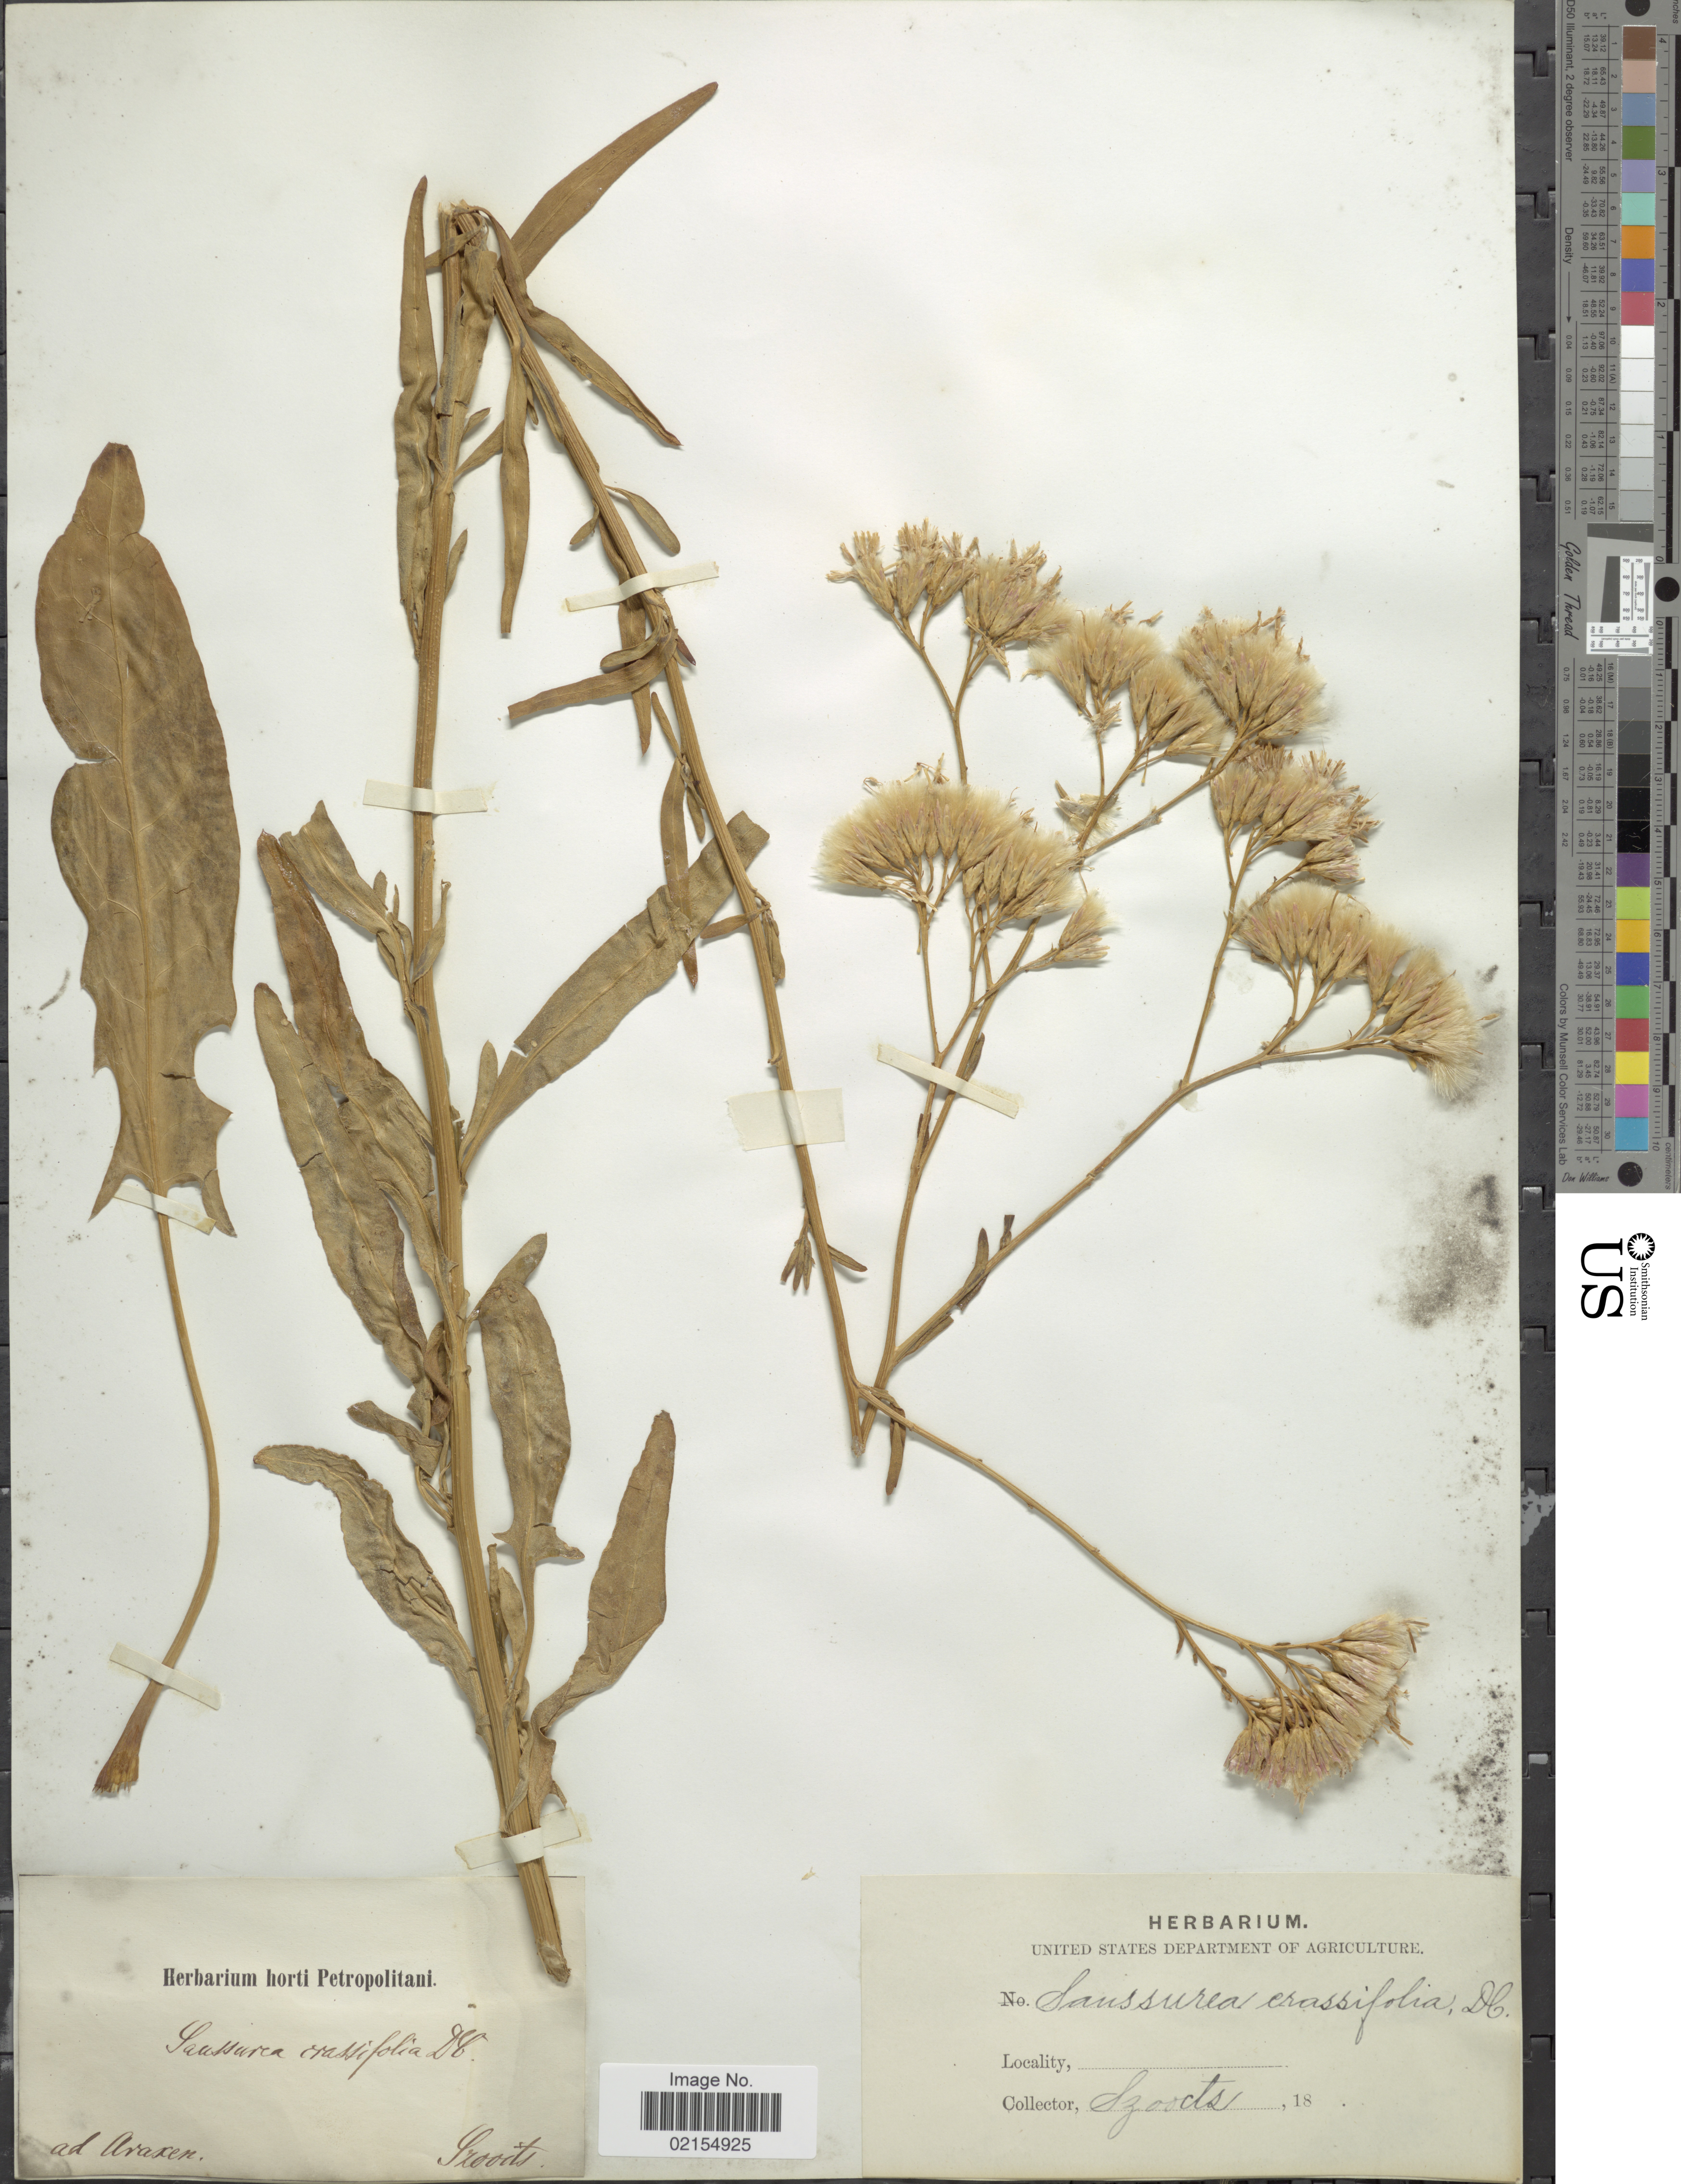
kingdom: Plantae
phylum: Tracheophyta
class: Magnoliopsida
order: Asterales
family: Asteraceae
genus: Saussurea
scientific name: Saussurea crassifolia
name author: DC.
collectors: J. Szovits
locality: Ad Araxen [interpreted]